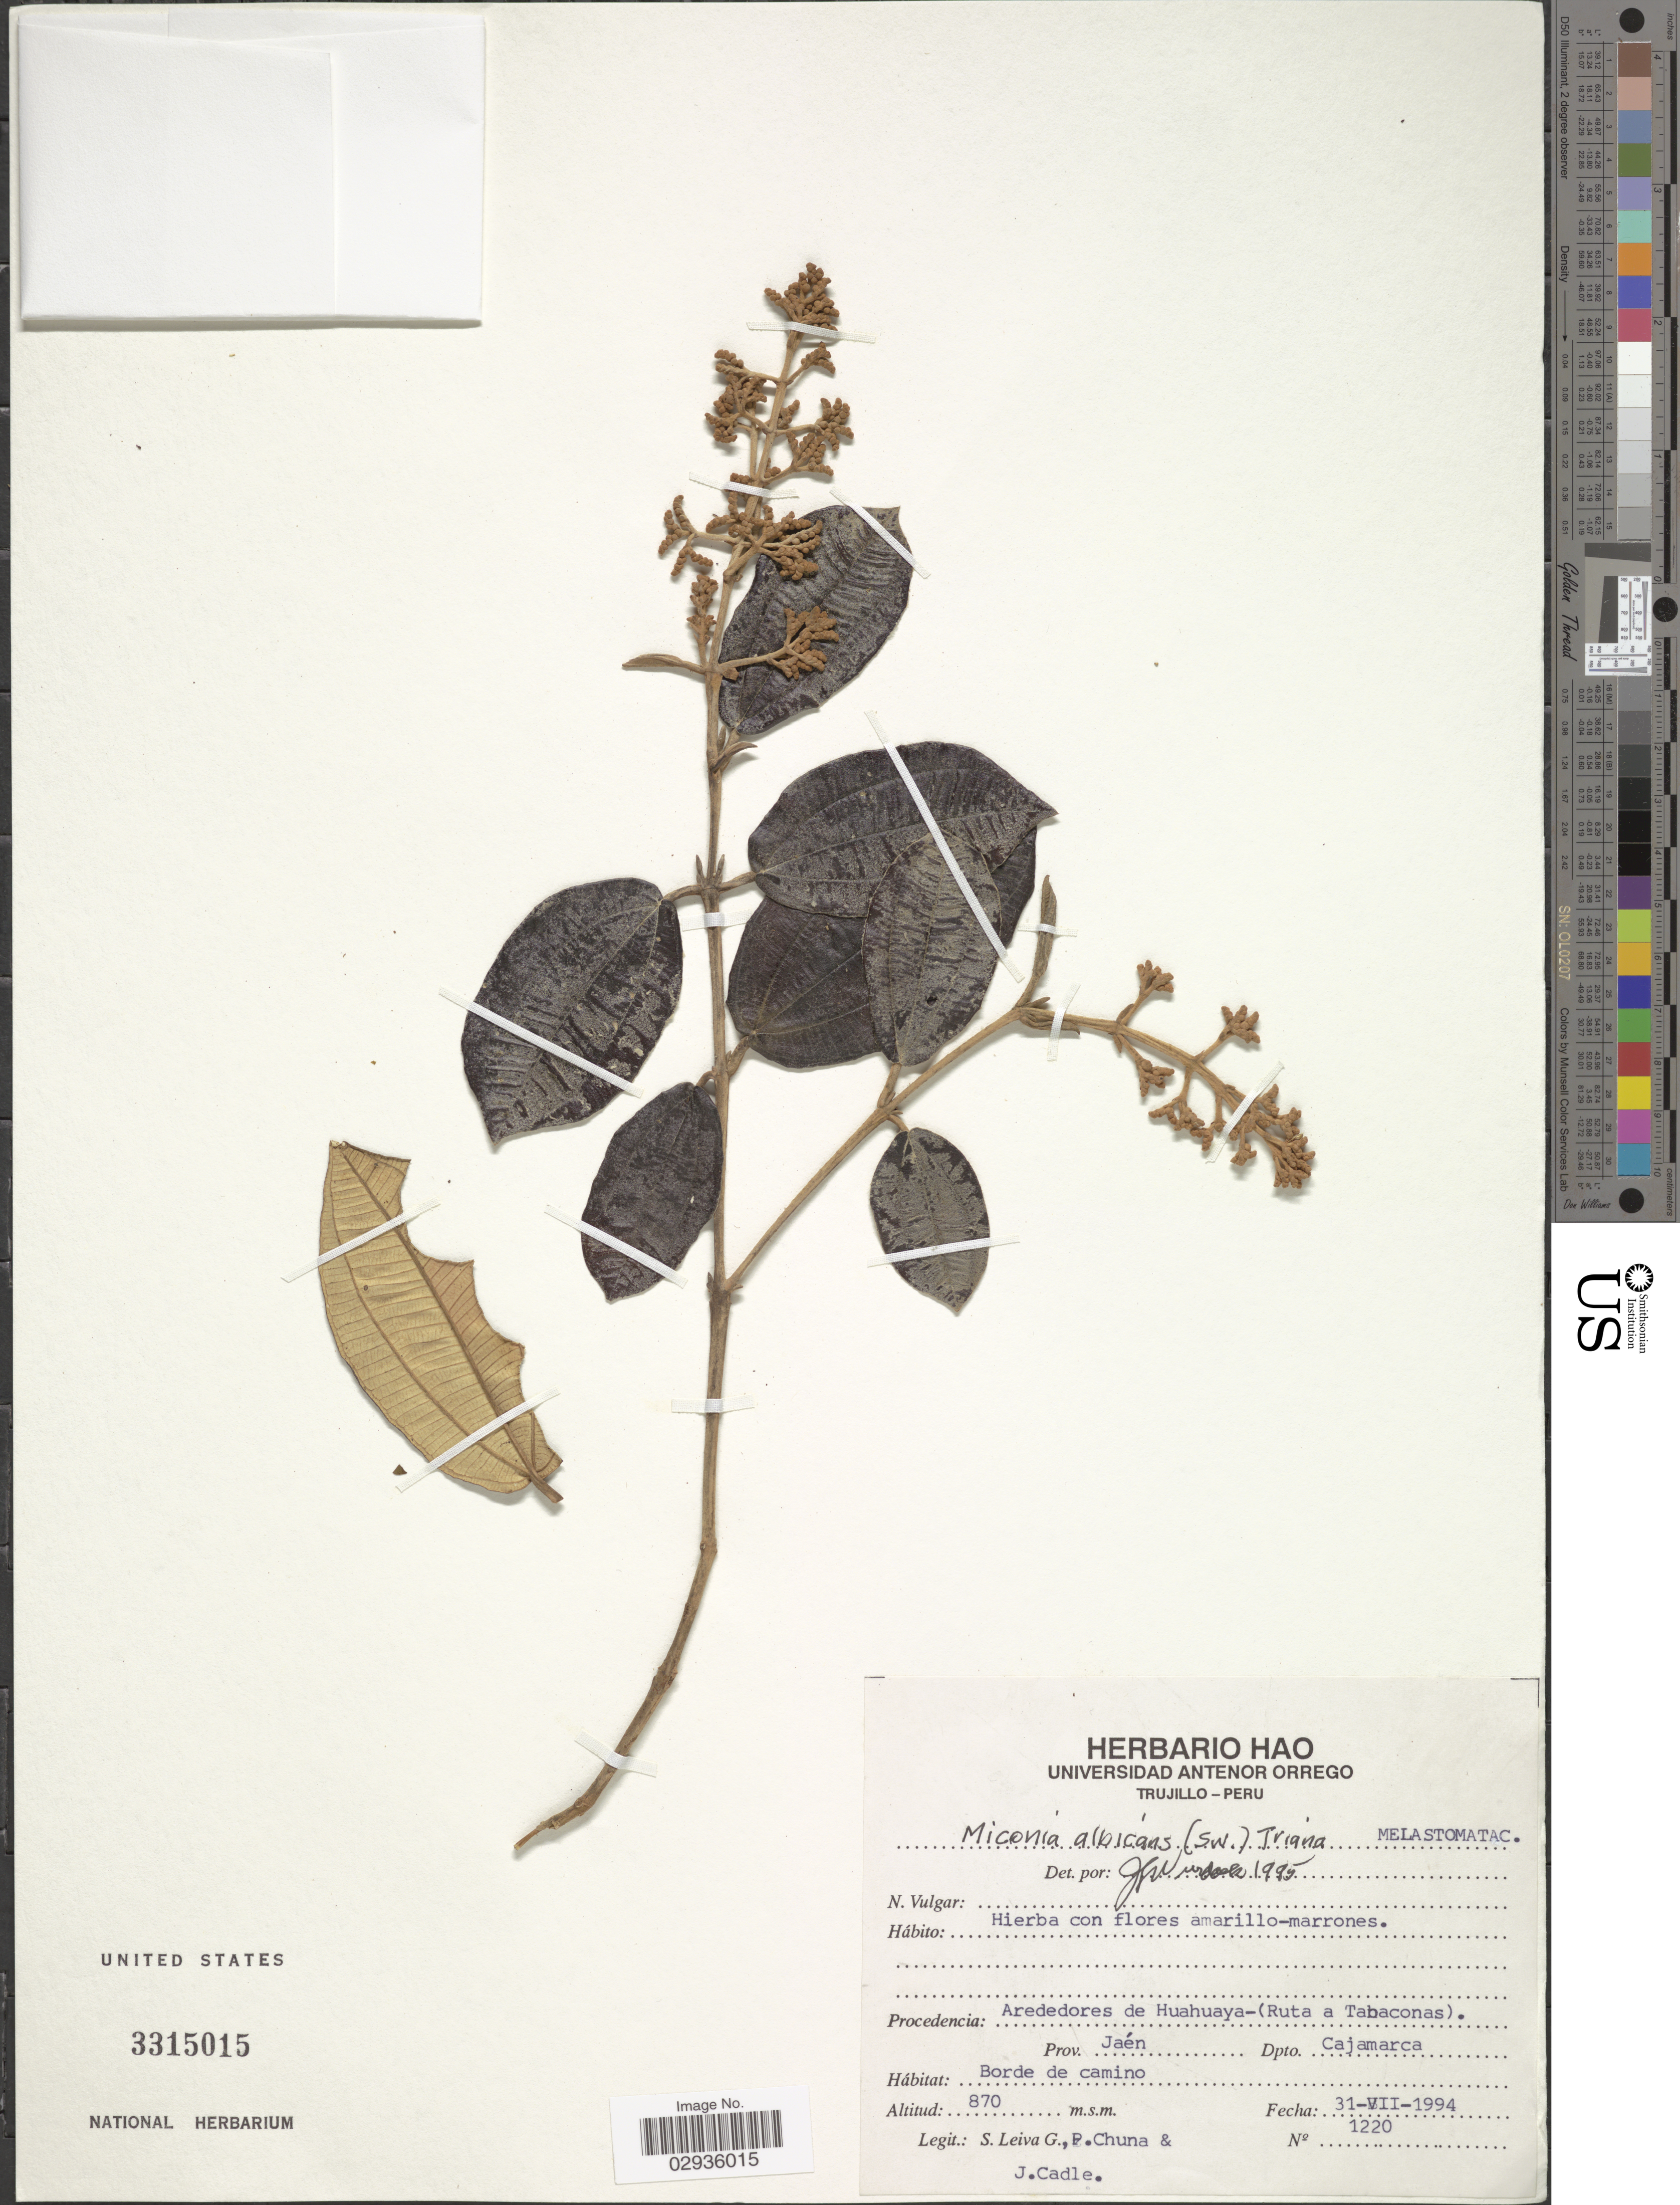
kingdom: Plantae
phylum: Tracheophyta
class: Magnoliopsida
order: Myrtales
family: Melastomataceae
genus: Miconia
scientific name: Miconia albicans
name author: (Sw.) Steud.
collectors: S. Leiva G., P. Chuna & J. Cadle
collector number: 1220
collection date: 1994-07-31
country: Peru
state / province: Cajamarca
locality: Arededores de Huahuaya - (Ruta a Tabaconas). Prov. Jaén, Dpto. Cajamarca.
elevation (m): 870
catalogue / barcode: US 3315015